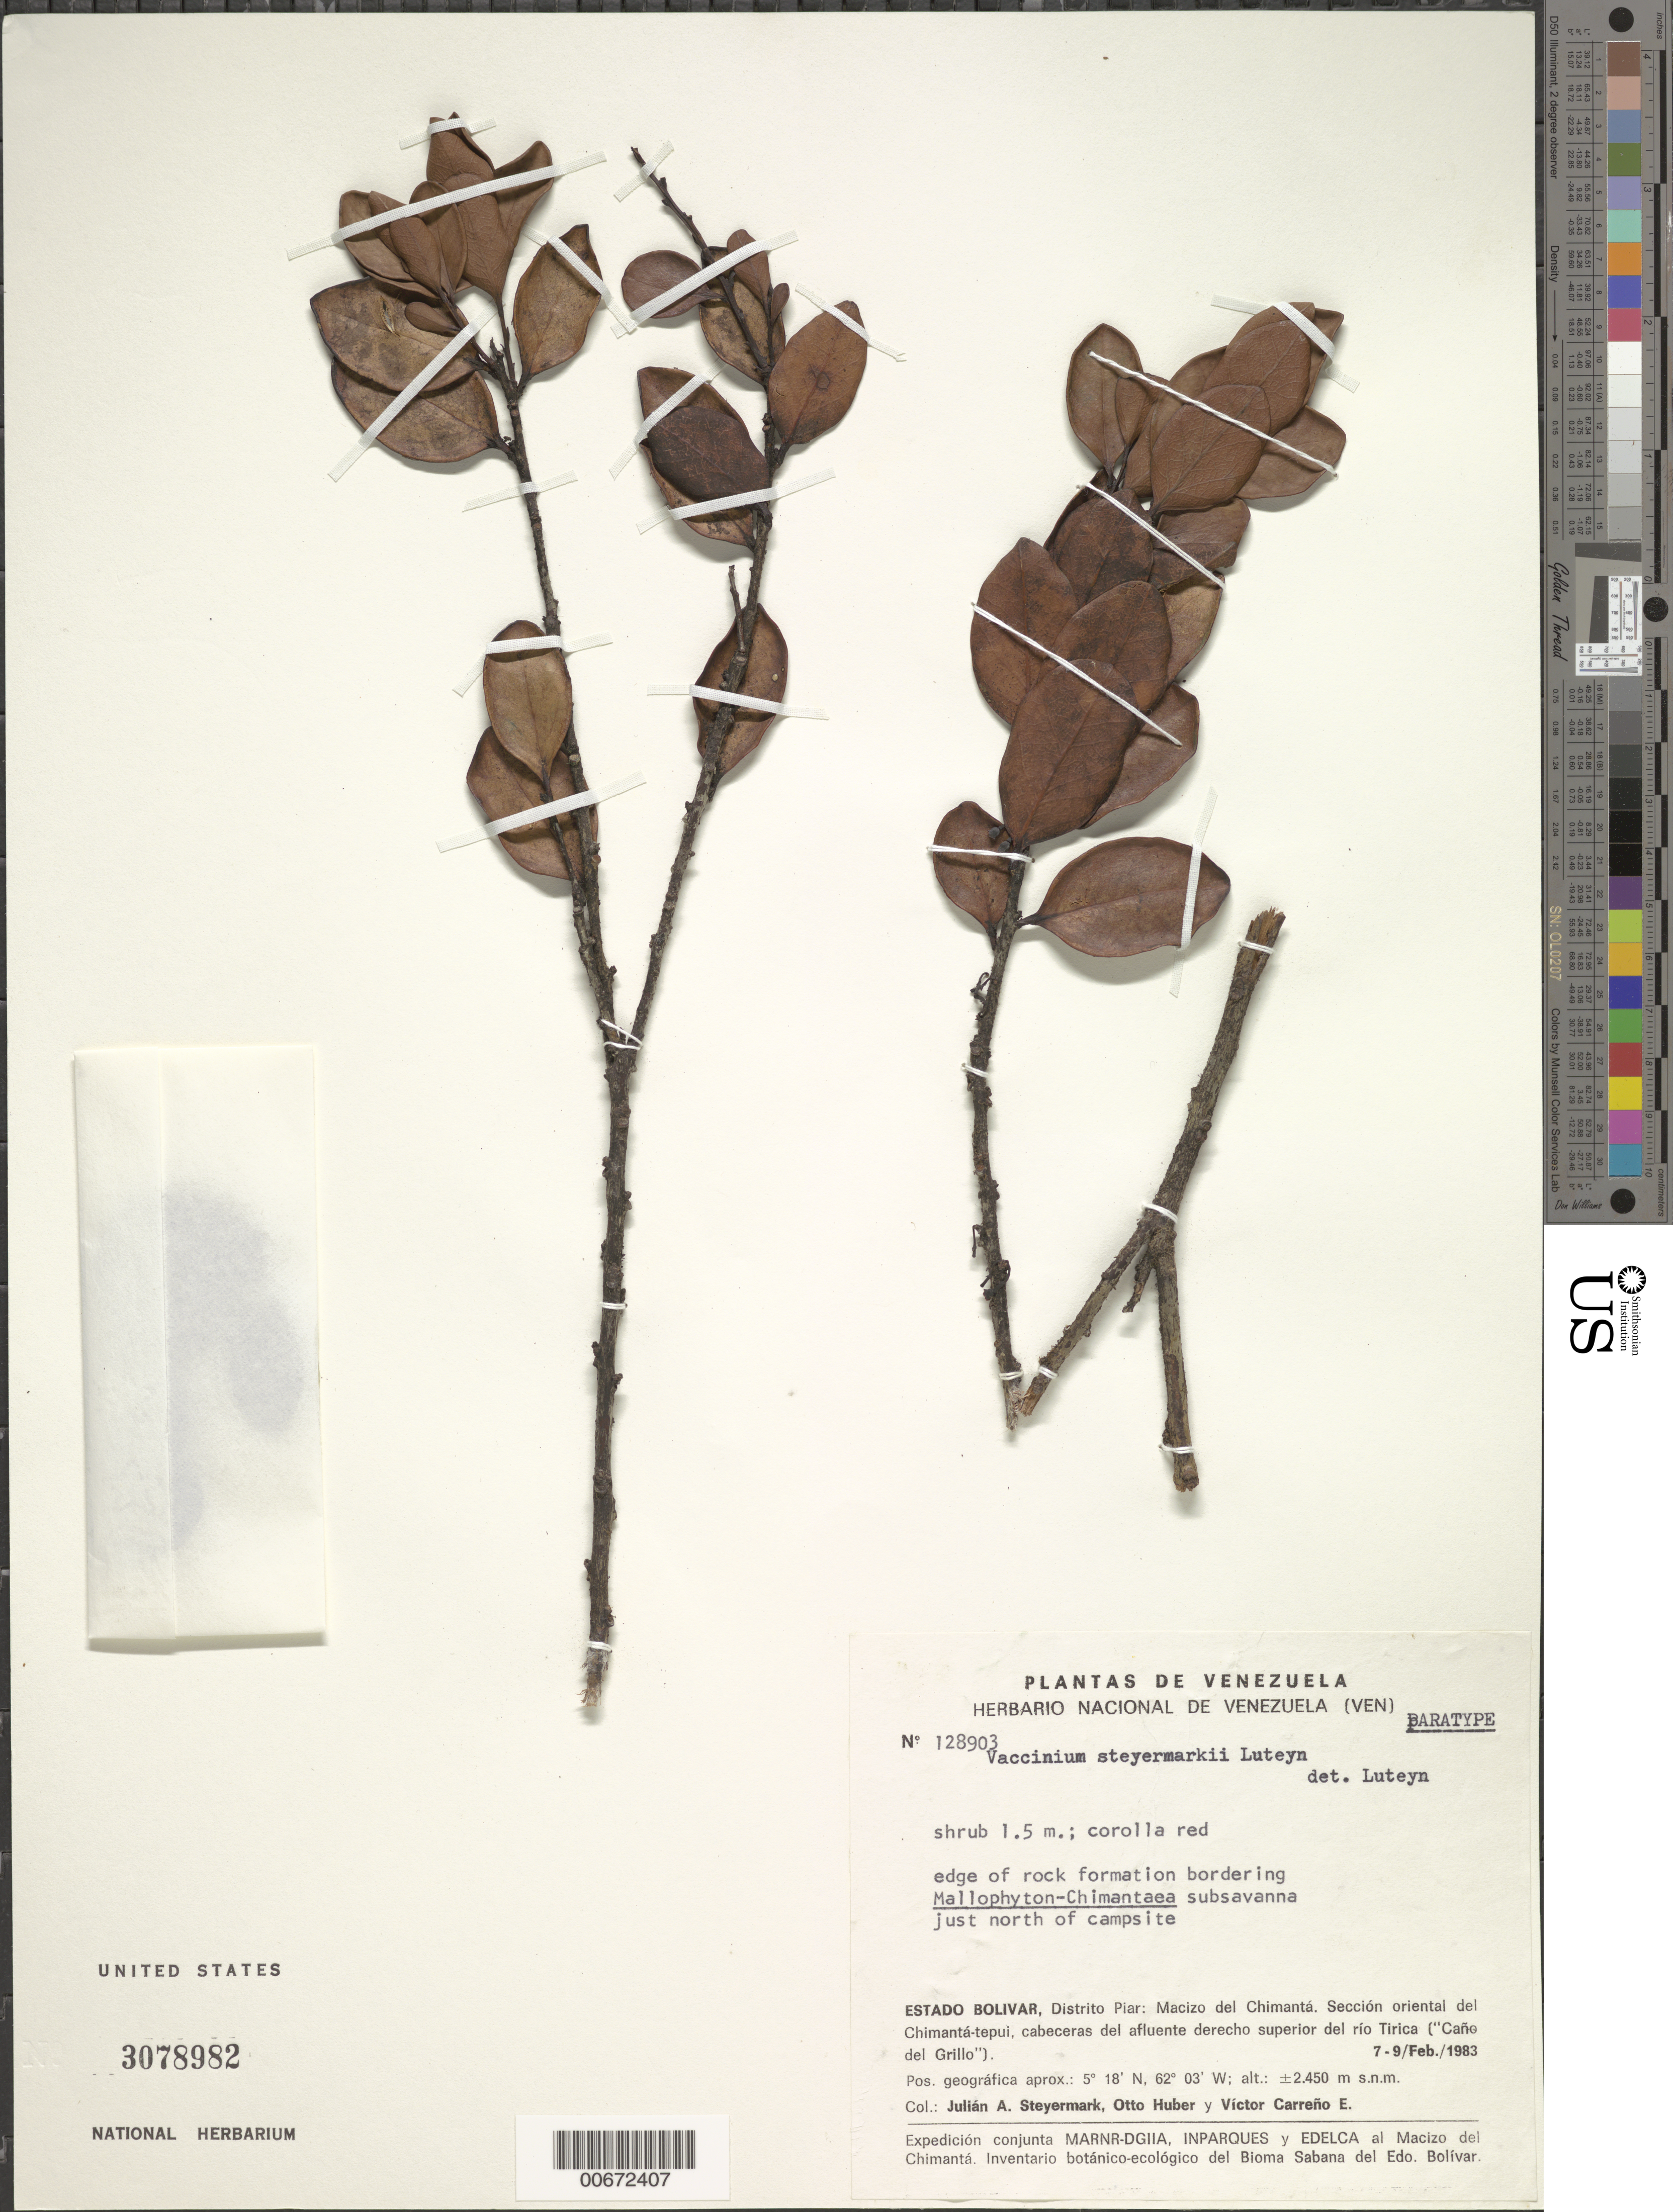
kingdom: Plantae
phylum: Tracheophyta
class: Magnoliopsida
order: Ericales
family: Ericaceae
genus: Vaccinium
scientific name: Vaccinium steyermarkii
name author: Luteyn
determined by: Luteyn, J. L.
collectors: J. Steyermark, O. Huber & V. Carreño E.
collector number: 128903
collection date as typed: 7-Feb-83 to 9-Feb-83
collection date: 1983-02-07/1983-02-09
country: Venezuela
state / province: Bolívar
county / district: Piar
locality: Macizo del Chimantá, sect. oriental del Chimantá-tepuí, cabeceras del afluente derecho superíor del Río Tirica (Caño del Grillo)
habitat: Edge of rock formation bordering Mallophyton-Chimantaea subsavanna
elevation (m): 2450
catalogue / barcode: US 3078982